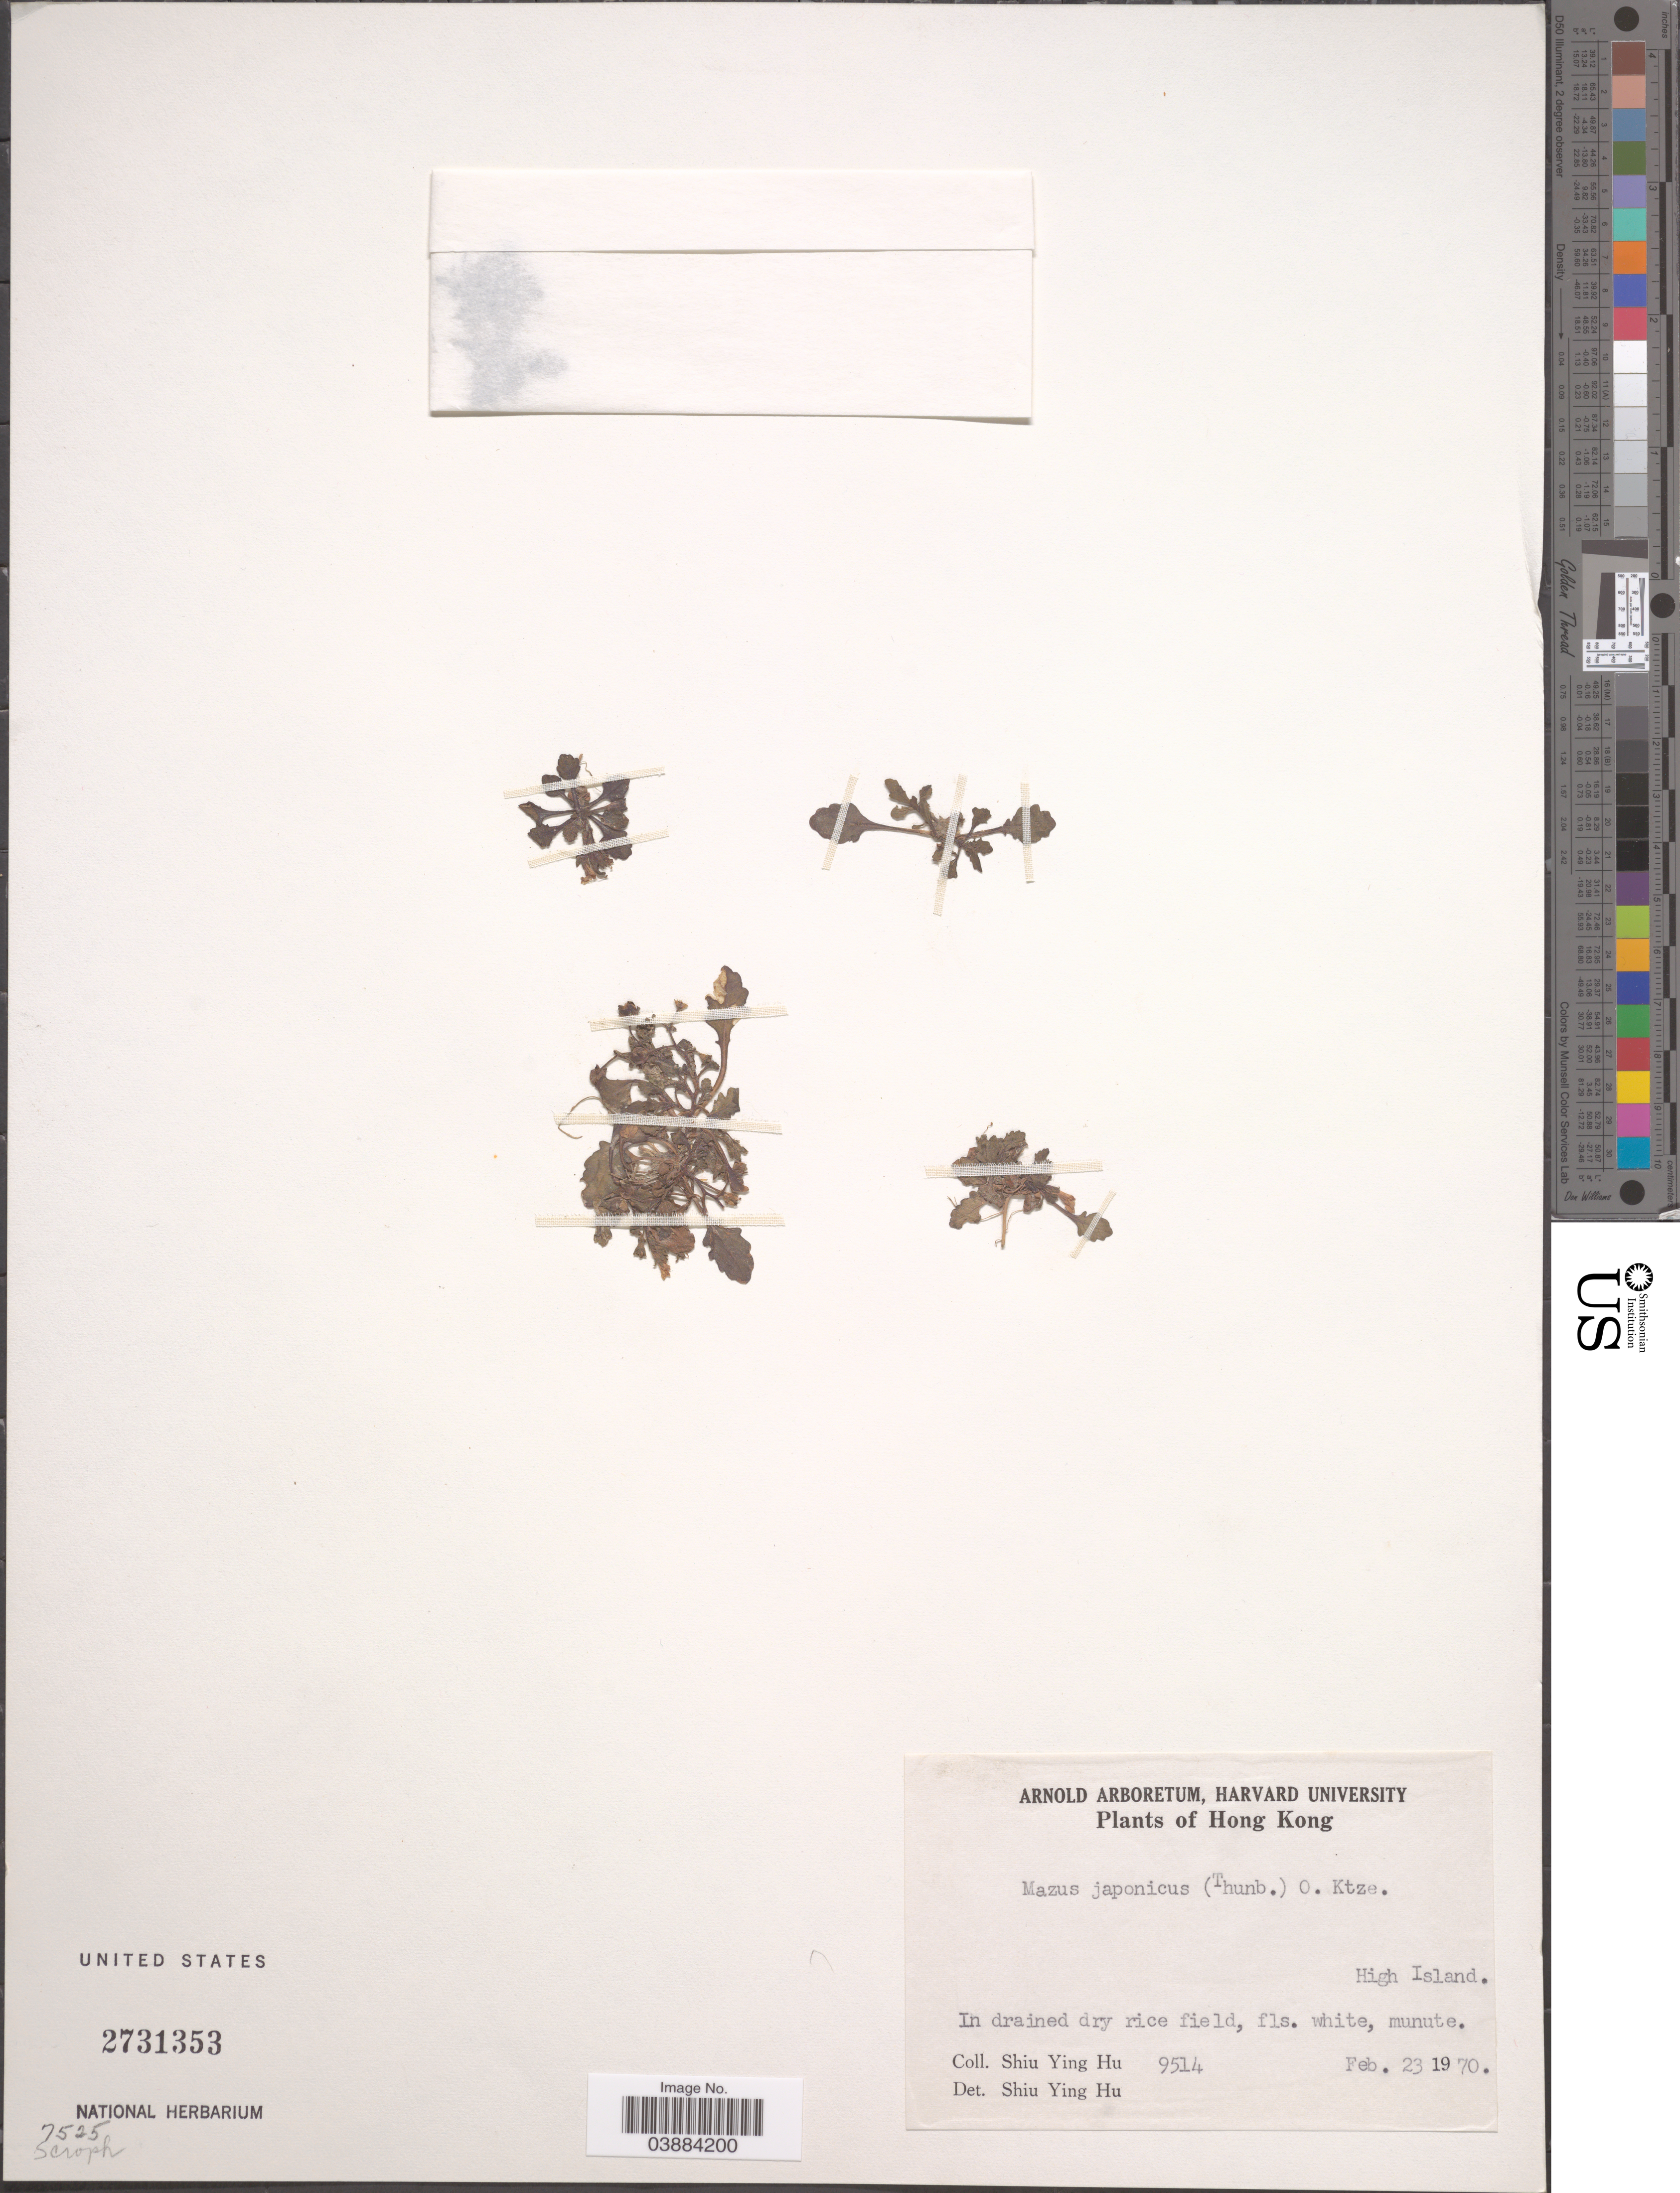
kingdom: Plantae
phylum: Tracheophyta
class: Magnoliopsida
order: Lamiales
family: Mazaceae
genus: Mazus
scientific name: Mazus pumilus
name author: (Burm. f.) Steenis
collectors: S. Y. Hu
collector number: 9514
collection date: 1970-02-23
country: China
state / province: Hong Kong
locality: High Island.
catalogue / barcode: US 2731353